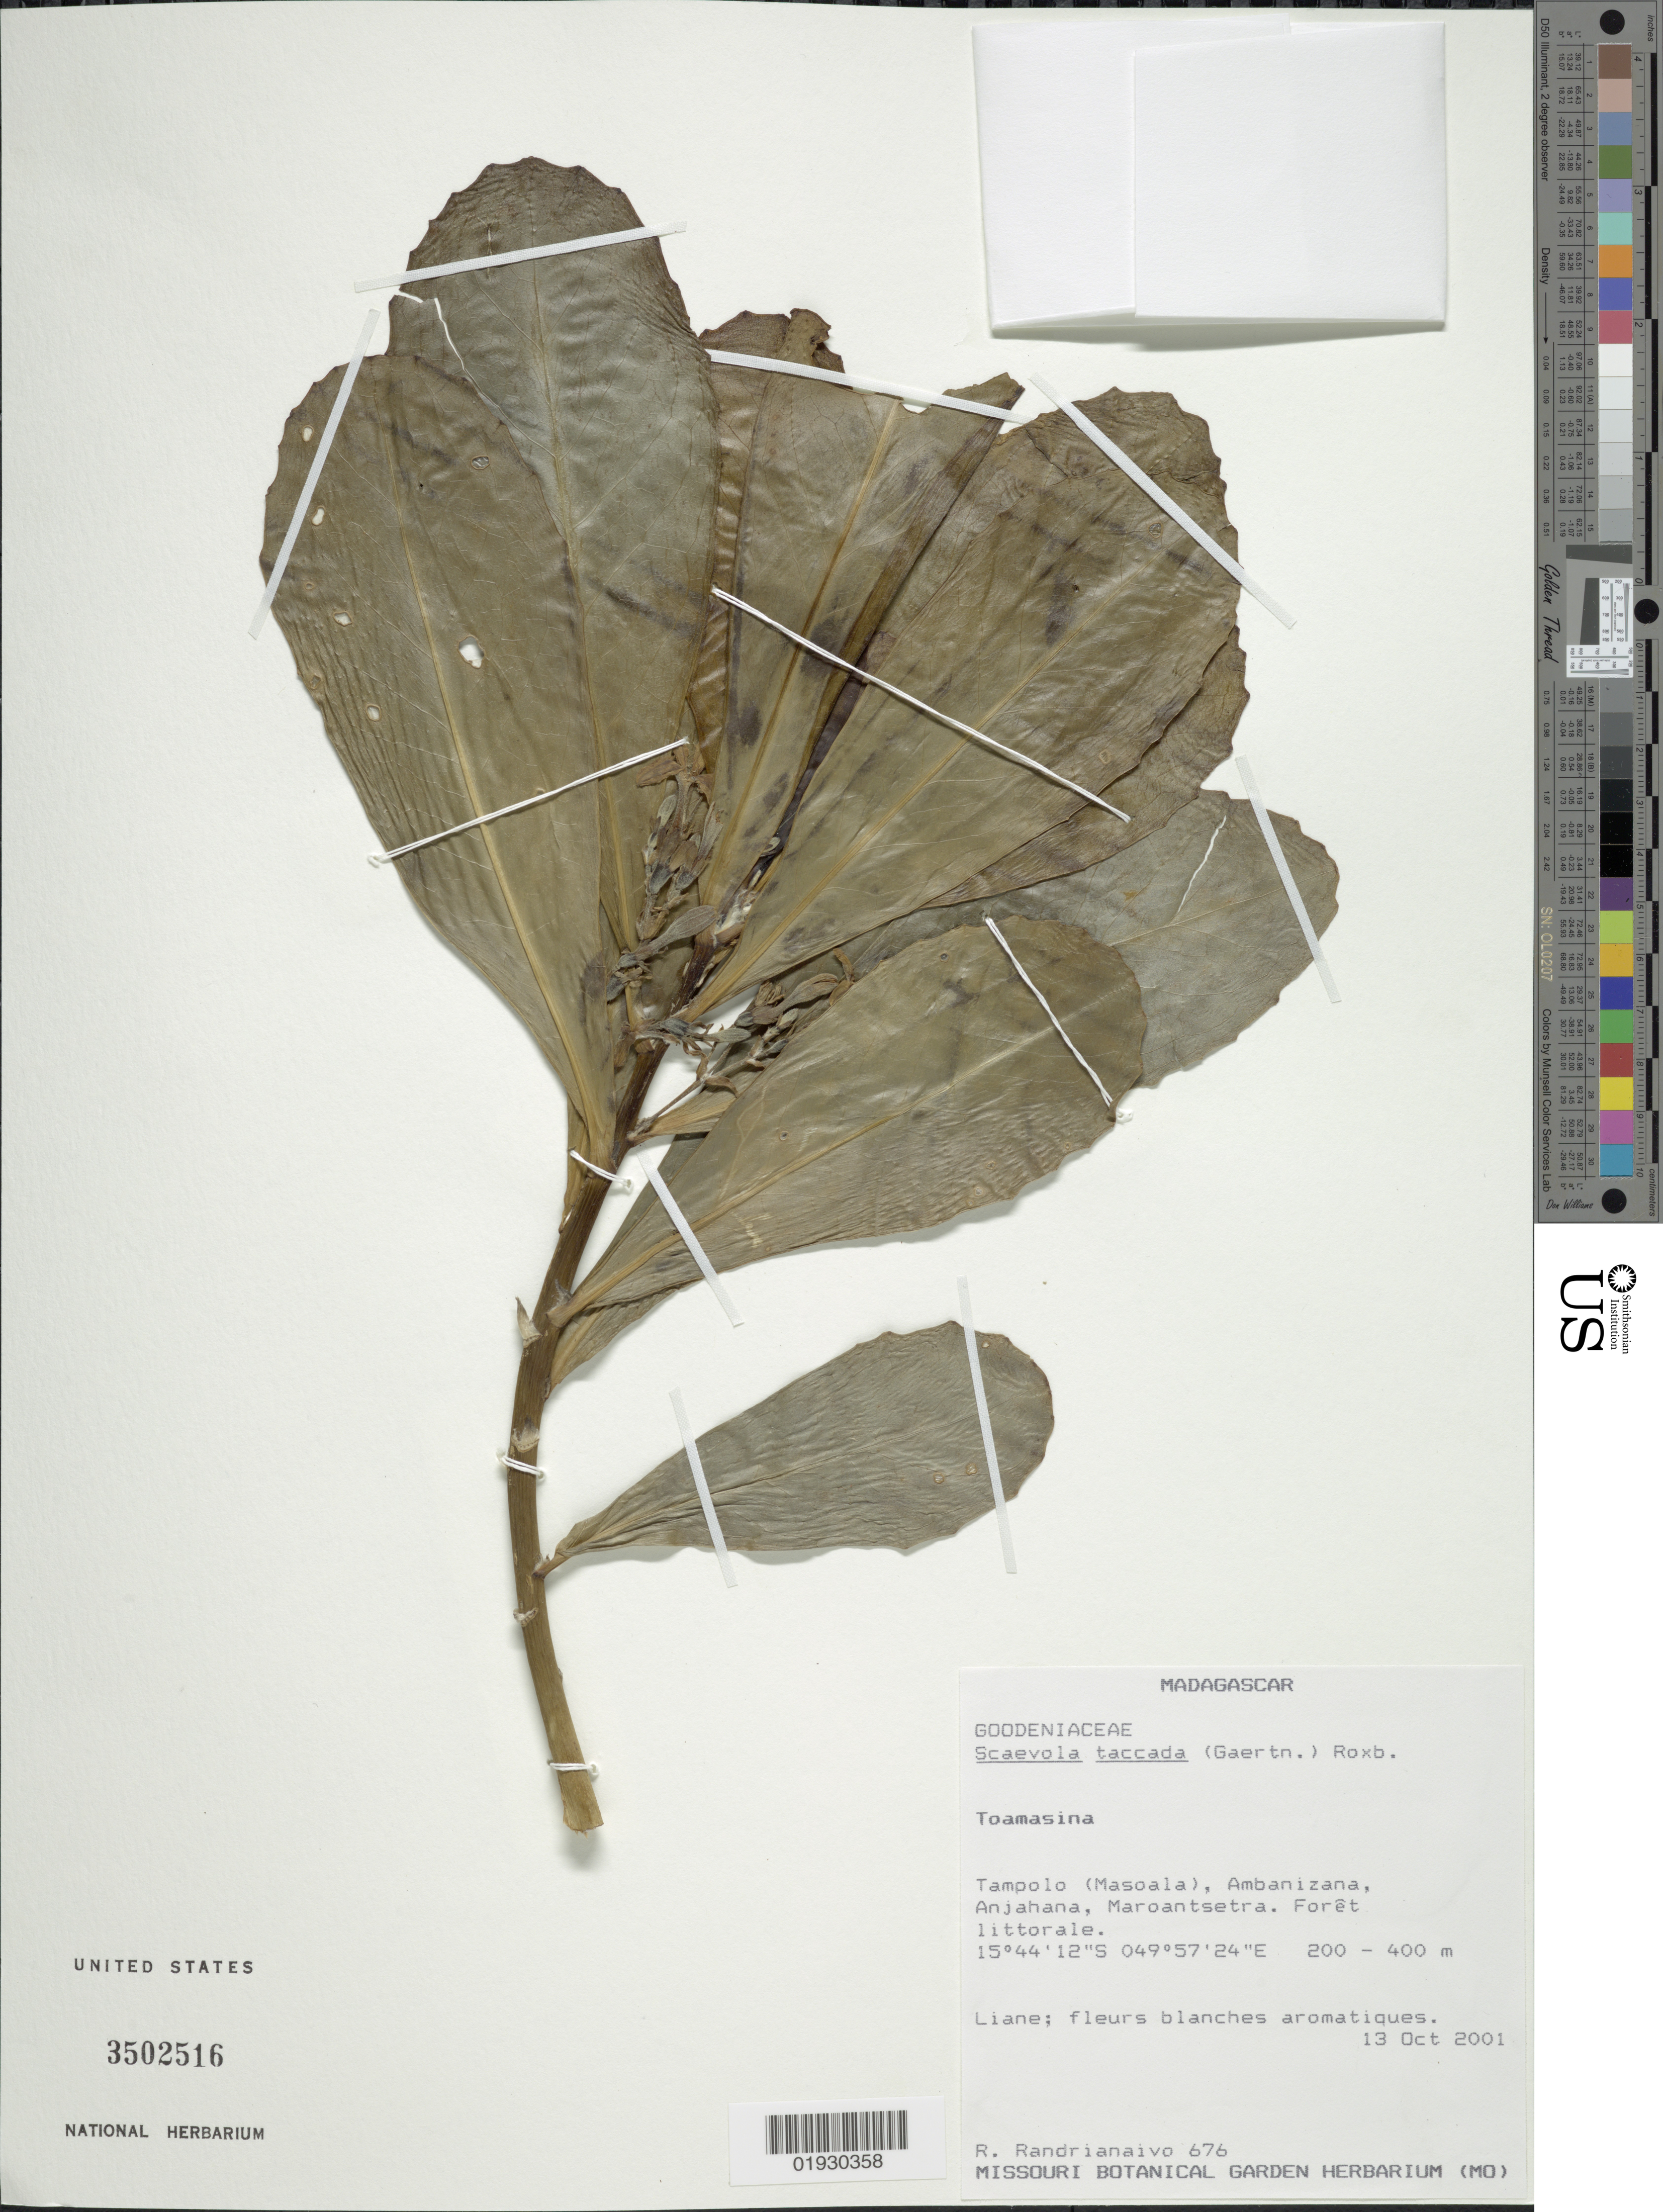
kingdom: Plantae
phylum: Tracheophyta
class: Magnoliopsida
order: Asterales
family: Goodeniaceae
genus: Scaevola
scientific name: Scaevola taccada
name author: (Gaertn.) Roxb.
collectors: R. Randrianaivo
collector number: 676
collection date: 2001-10-13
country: Madagascar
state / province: Analanjirofo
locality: Tampolo (Masoala), Ambanizana, Anjahana, Maroantsetra.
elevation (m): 200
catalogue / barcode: US 3502516